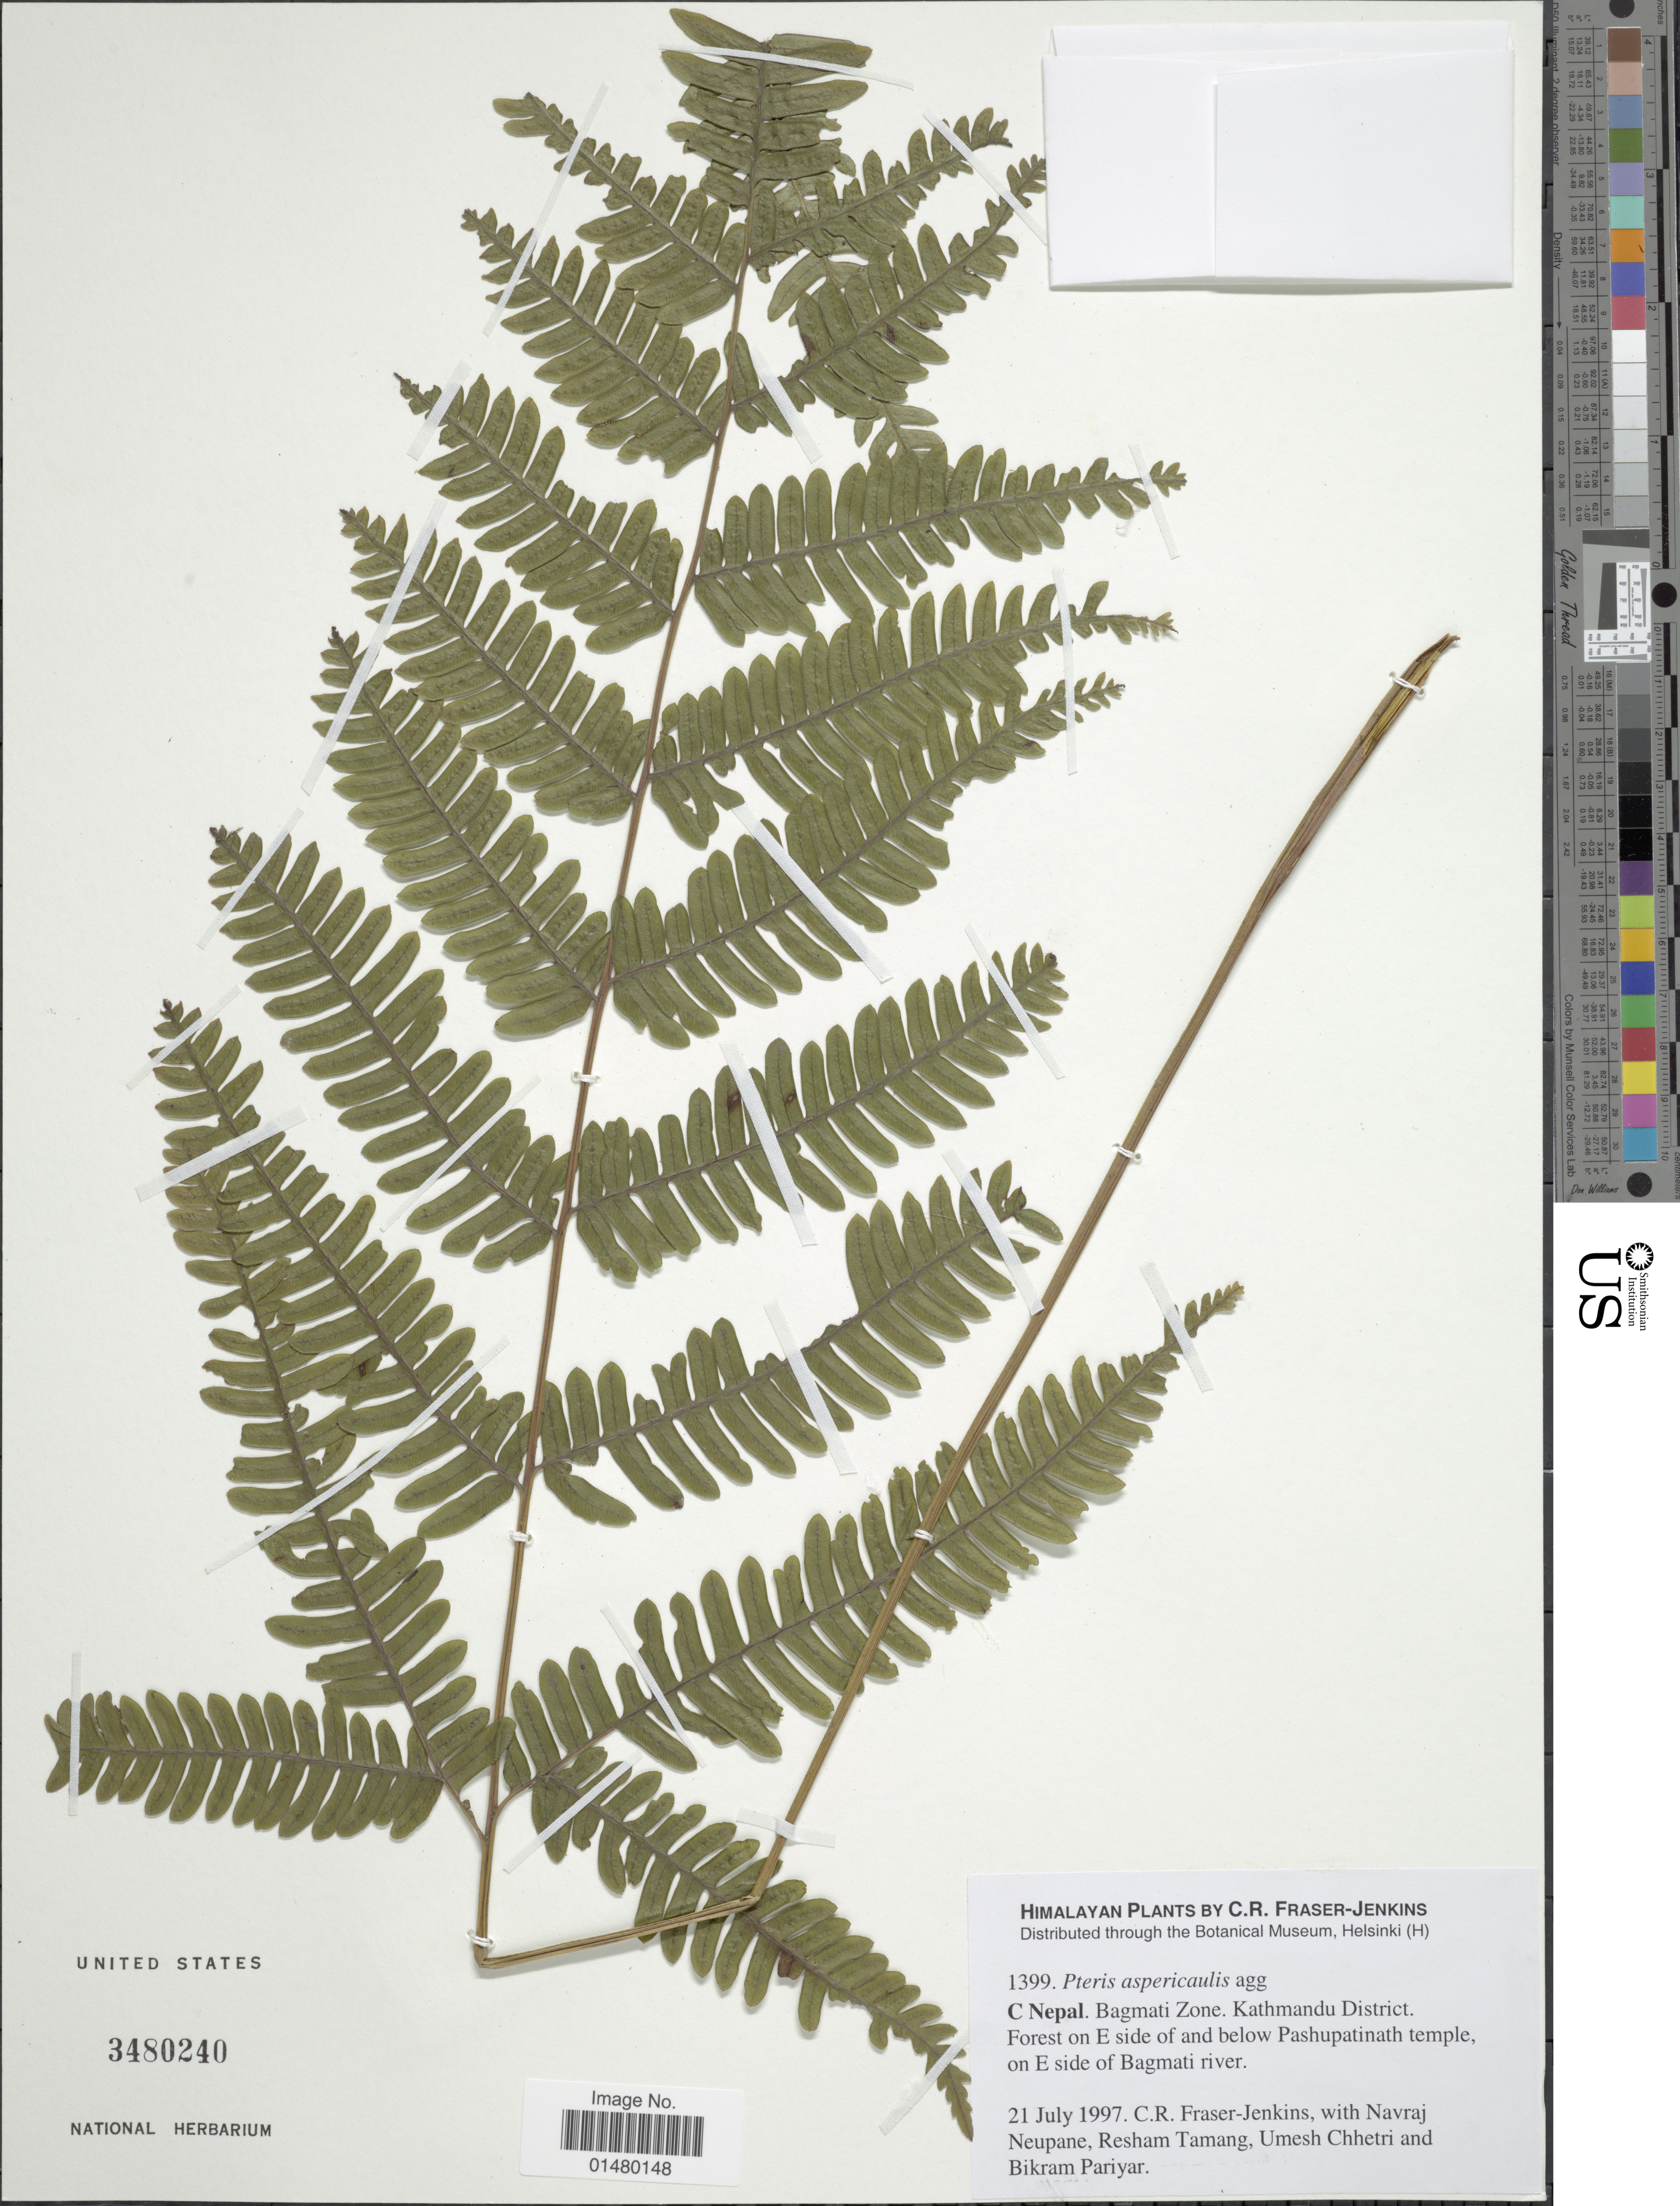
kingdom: Plantae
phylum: Tracheophyta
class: Polypodiopsida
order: Polypodiales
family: Pteridaceae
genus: Pteris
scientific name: Pteris aspericaulis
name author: Wall. ex Hieron.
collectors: C. R. Fraser-Jenkins, N. Neupane, R. Tamang, U. Chhetri & B. Pariyar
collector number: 1399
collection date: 1997-07-21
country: Nepal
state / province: Bagmati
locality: C Nepal, Bagmati Zone, Kathmandu District. Forest on E side of and below Pashupatinath temple, on e side of Bagmati river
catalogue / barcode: US 3480240